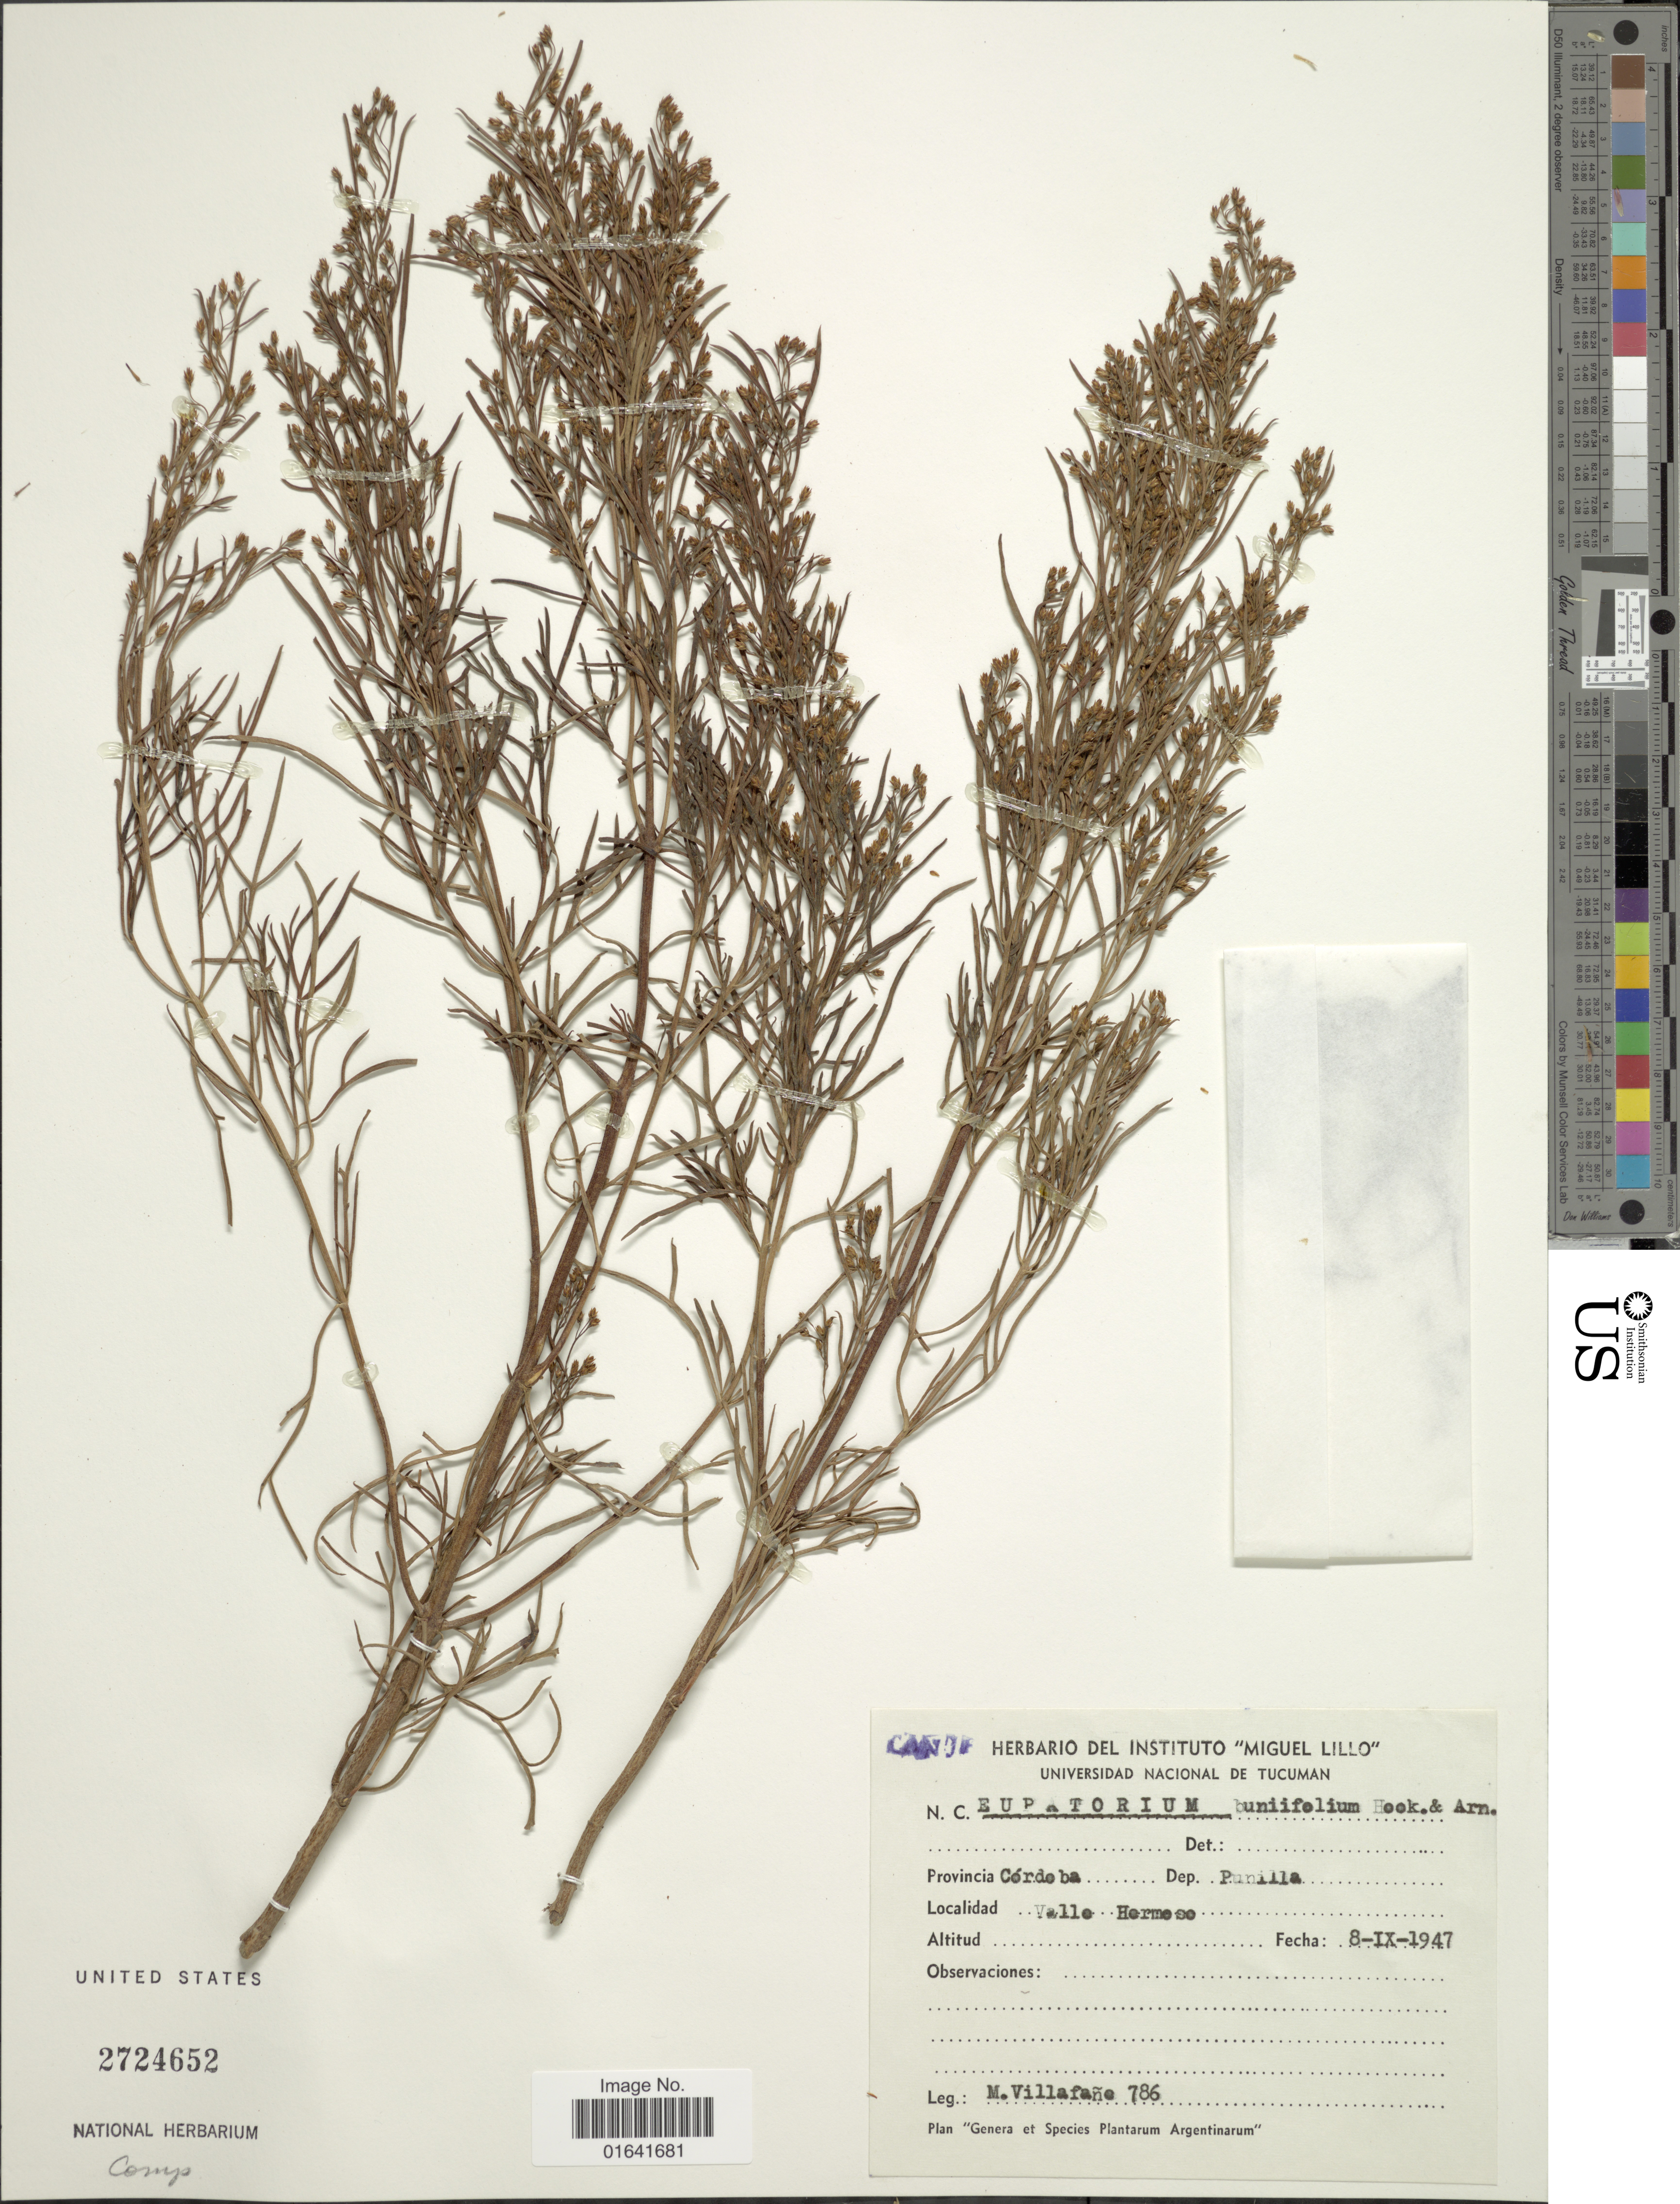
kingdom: Plantae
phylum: Tracheophyta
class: Magnoliopsida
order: Asterales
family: Asteraceae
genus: Acanthostyles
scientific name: Acanthostyles buniifolius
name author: (Hook. & Arn.) R.M. King & H. Rob.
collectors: M. Villafane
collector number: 786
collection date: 1947-09-08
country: Argentina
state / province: Cordoba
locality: Dep. Punilla, Valle Hermoso.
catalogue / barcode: US 2724652